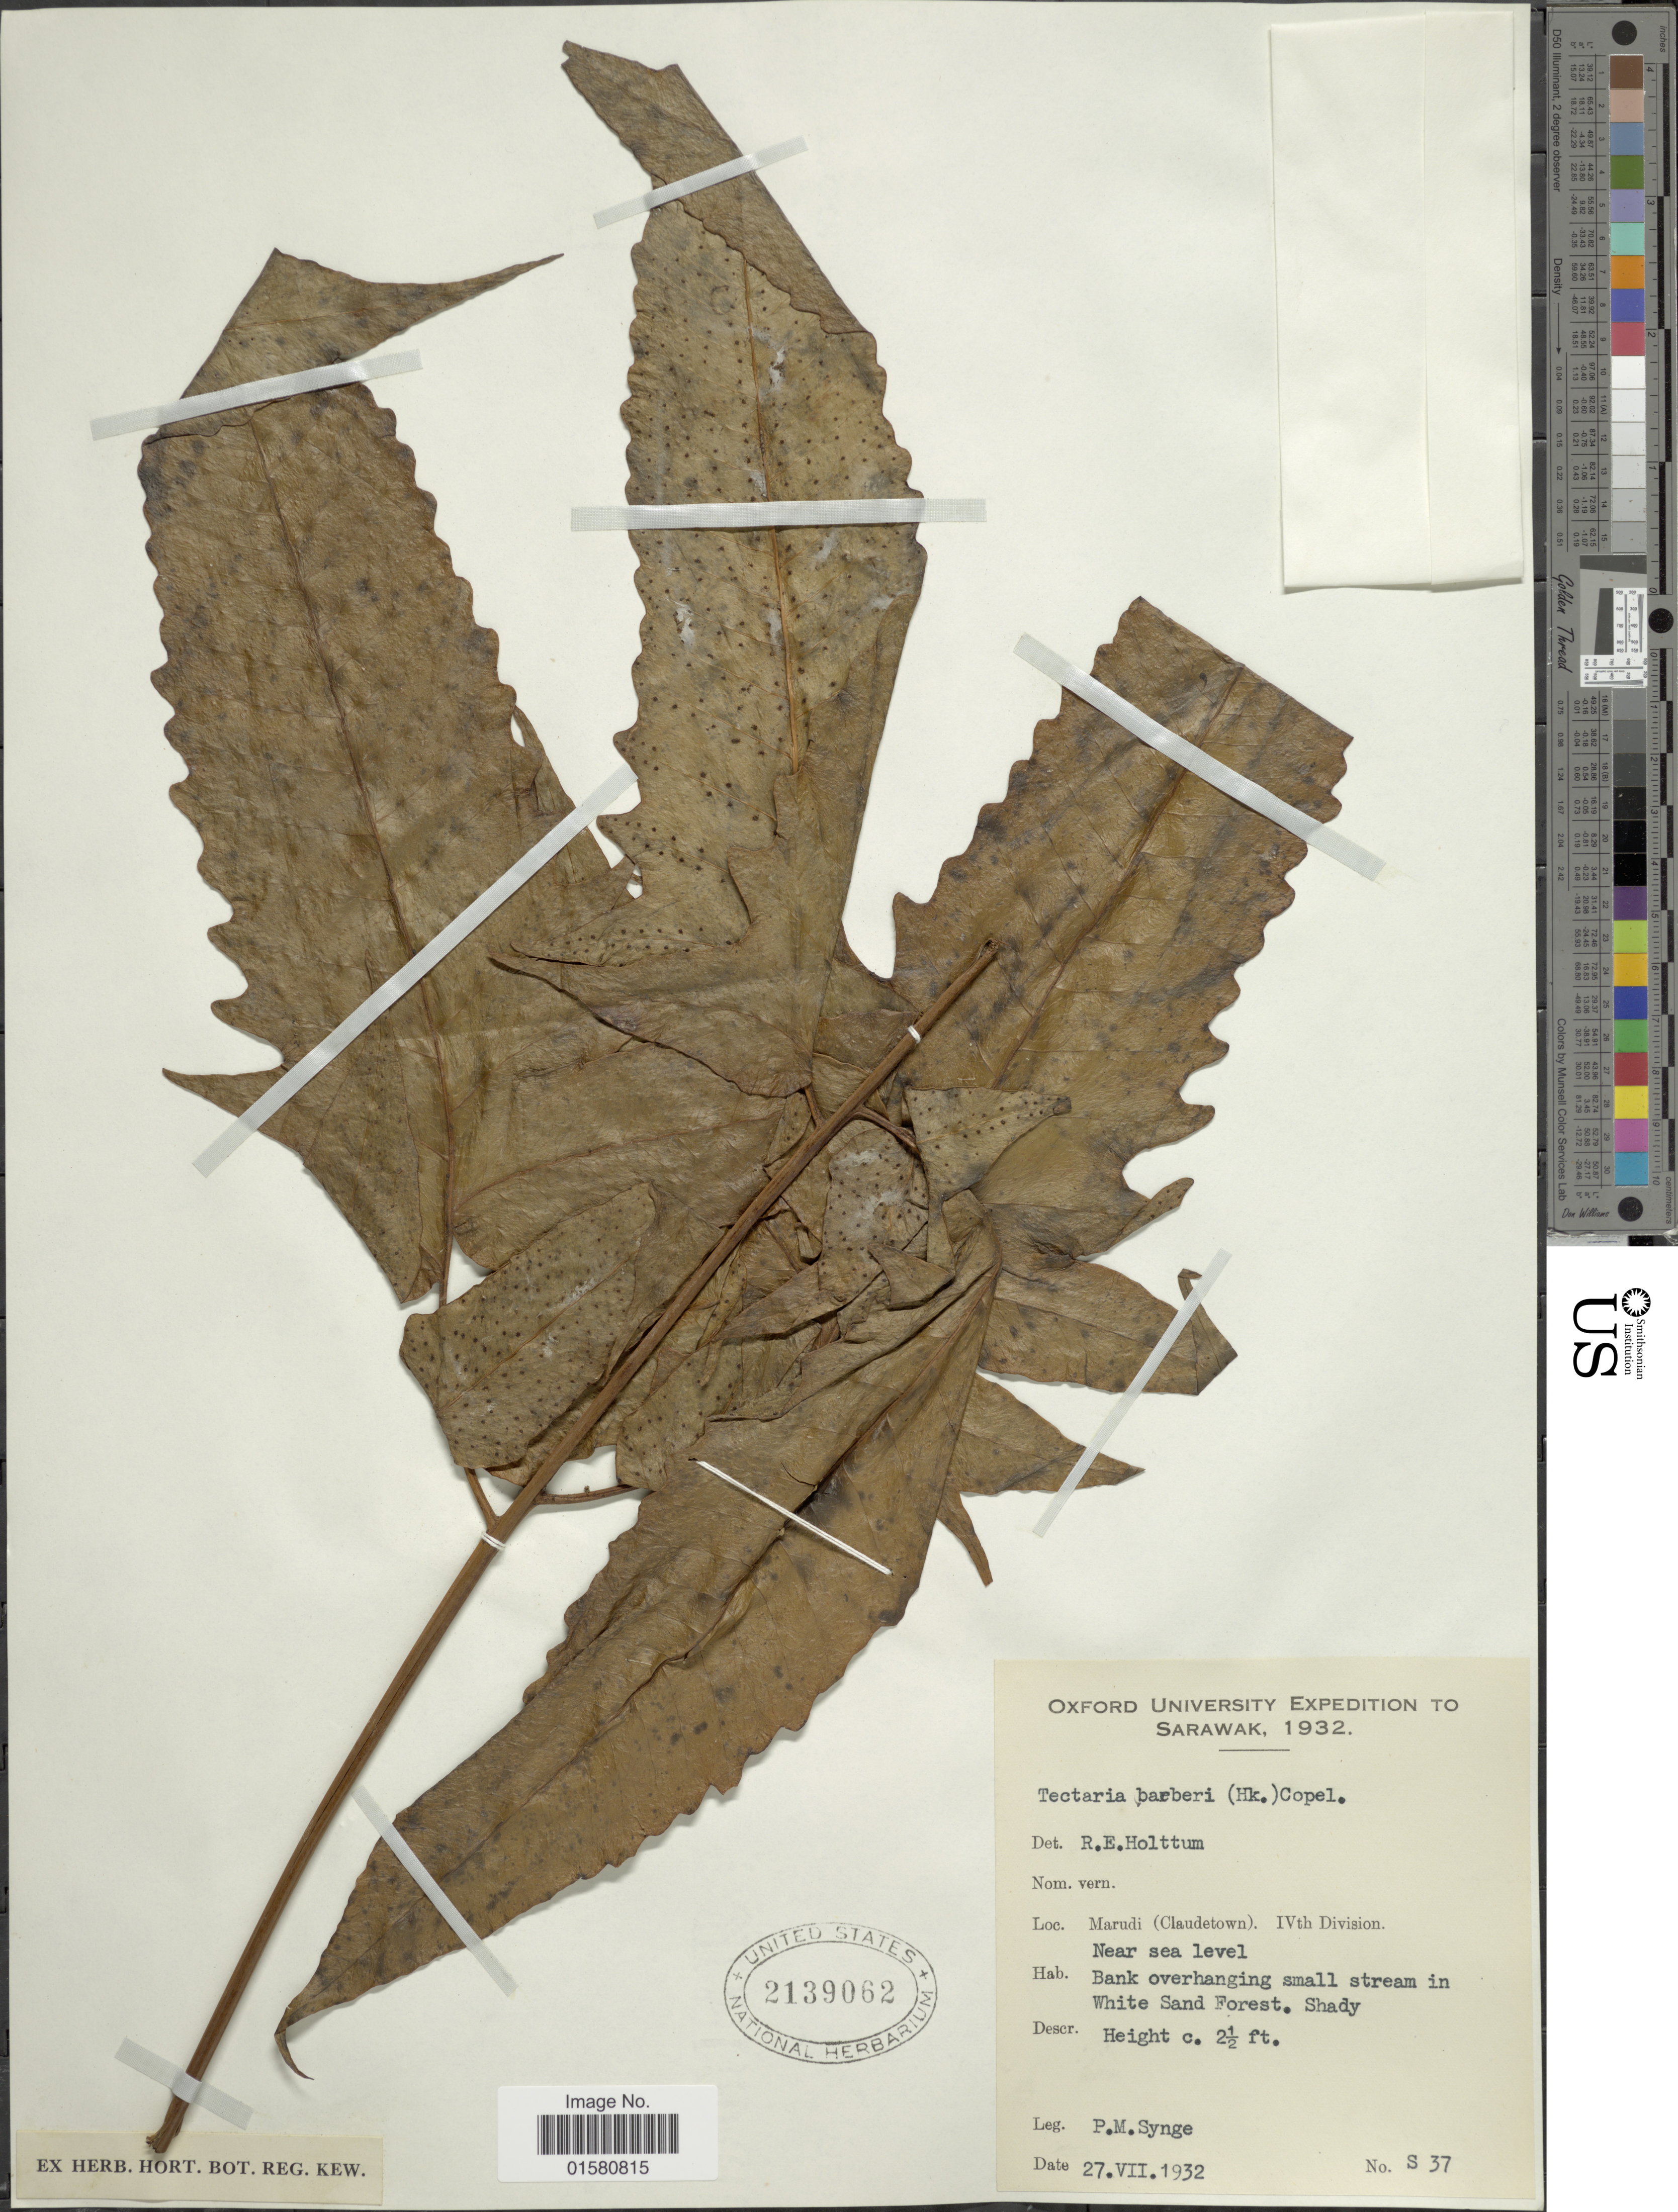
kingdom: Plantae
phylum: Tracheophyta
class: Polypodiopsida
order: Polypodiales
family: Tectariaceae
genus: Tectaria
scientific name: Tectaria barberi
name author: (Hook.) Copel.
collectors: P. Synge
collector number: S 37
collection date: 1932-07-27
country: Malaysia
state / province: Sarawak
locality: Sarawak: Marudi (Claudetown). IVth Division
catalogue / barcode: US 2139062